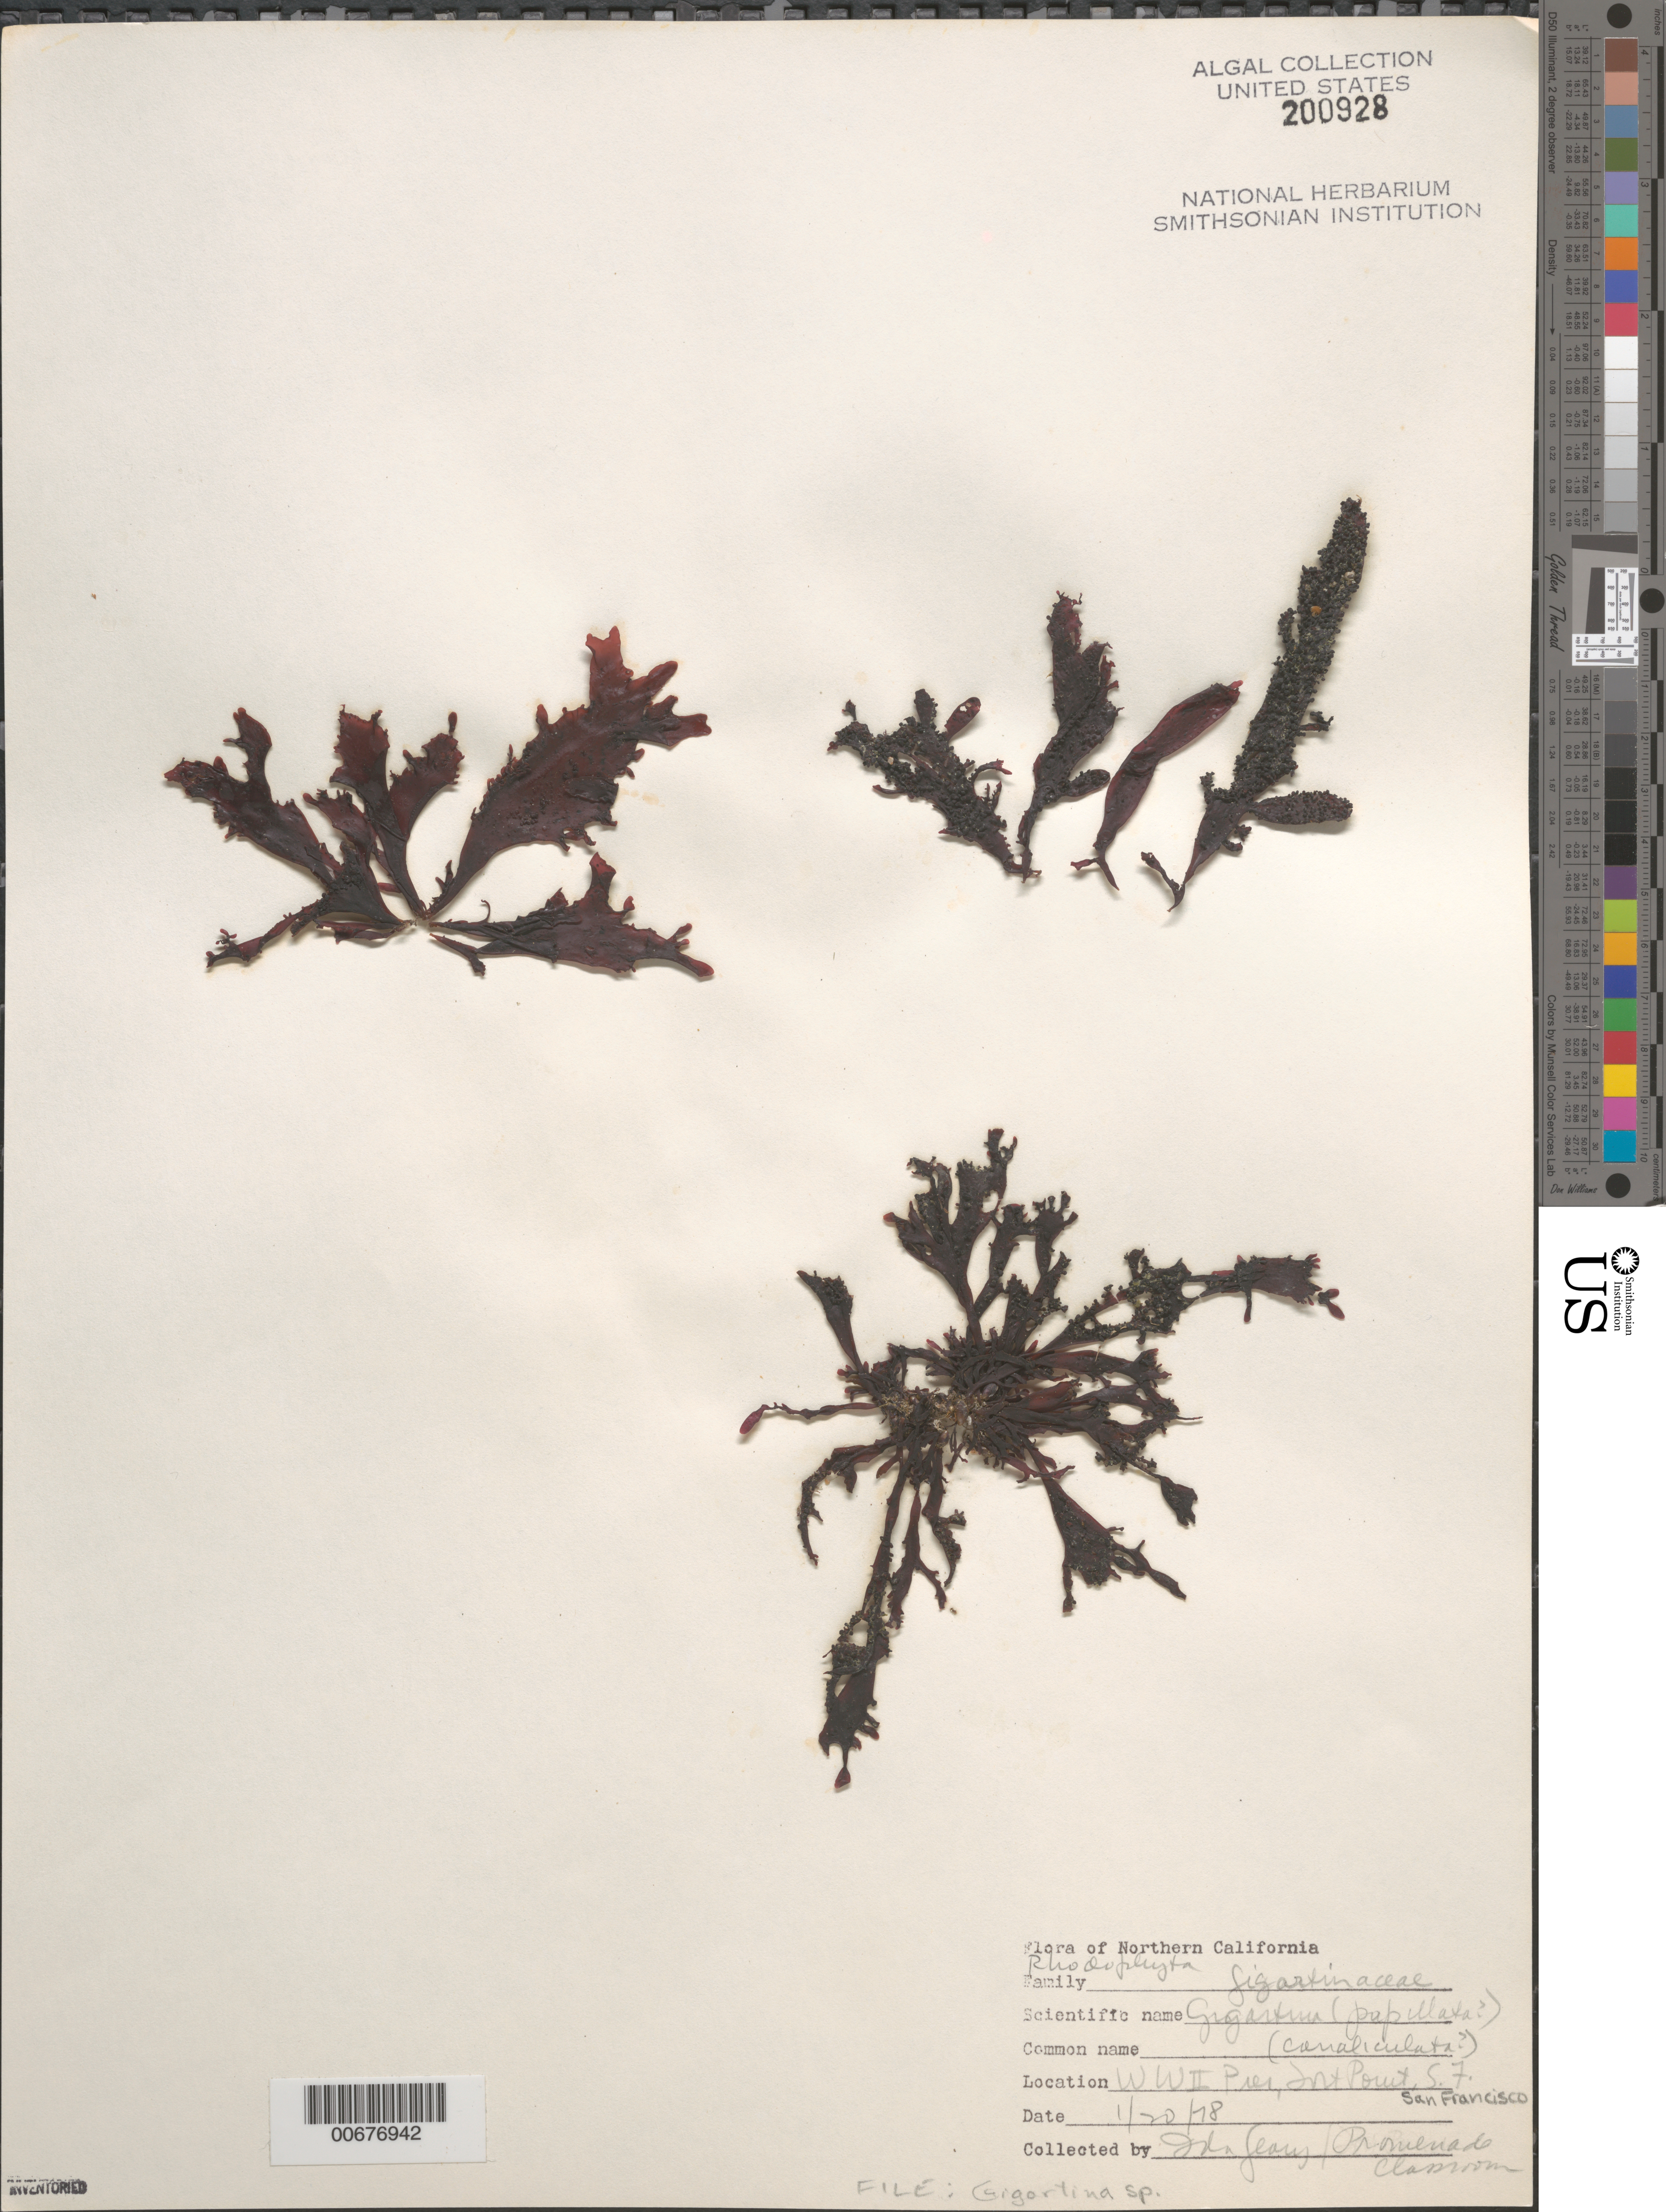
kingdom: Plantae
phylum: Rhodophyta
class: Florideophyceae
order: Gigartinales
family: Gigartinaceae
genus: Gigartina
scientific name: Gigartina sp.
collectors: I. Geary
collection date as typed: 20 Jan 1978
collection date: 1978-01-20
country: United States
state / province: California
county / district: San Francisco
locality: San Francisco, Fort Point, World War II Pier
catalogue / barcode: US 200928